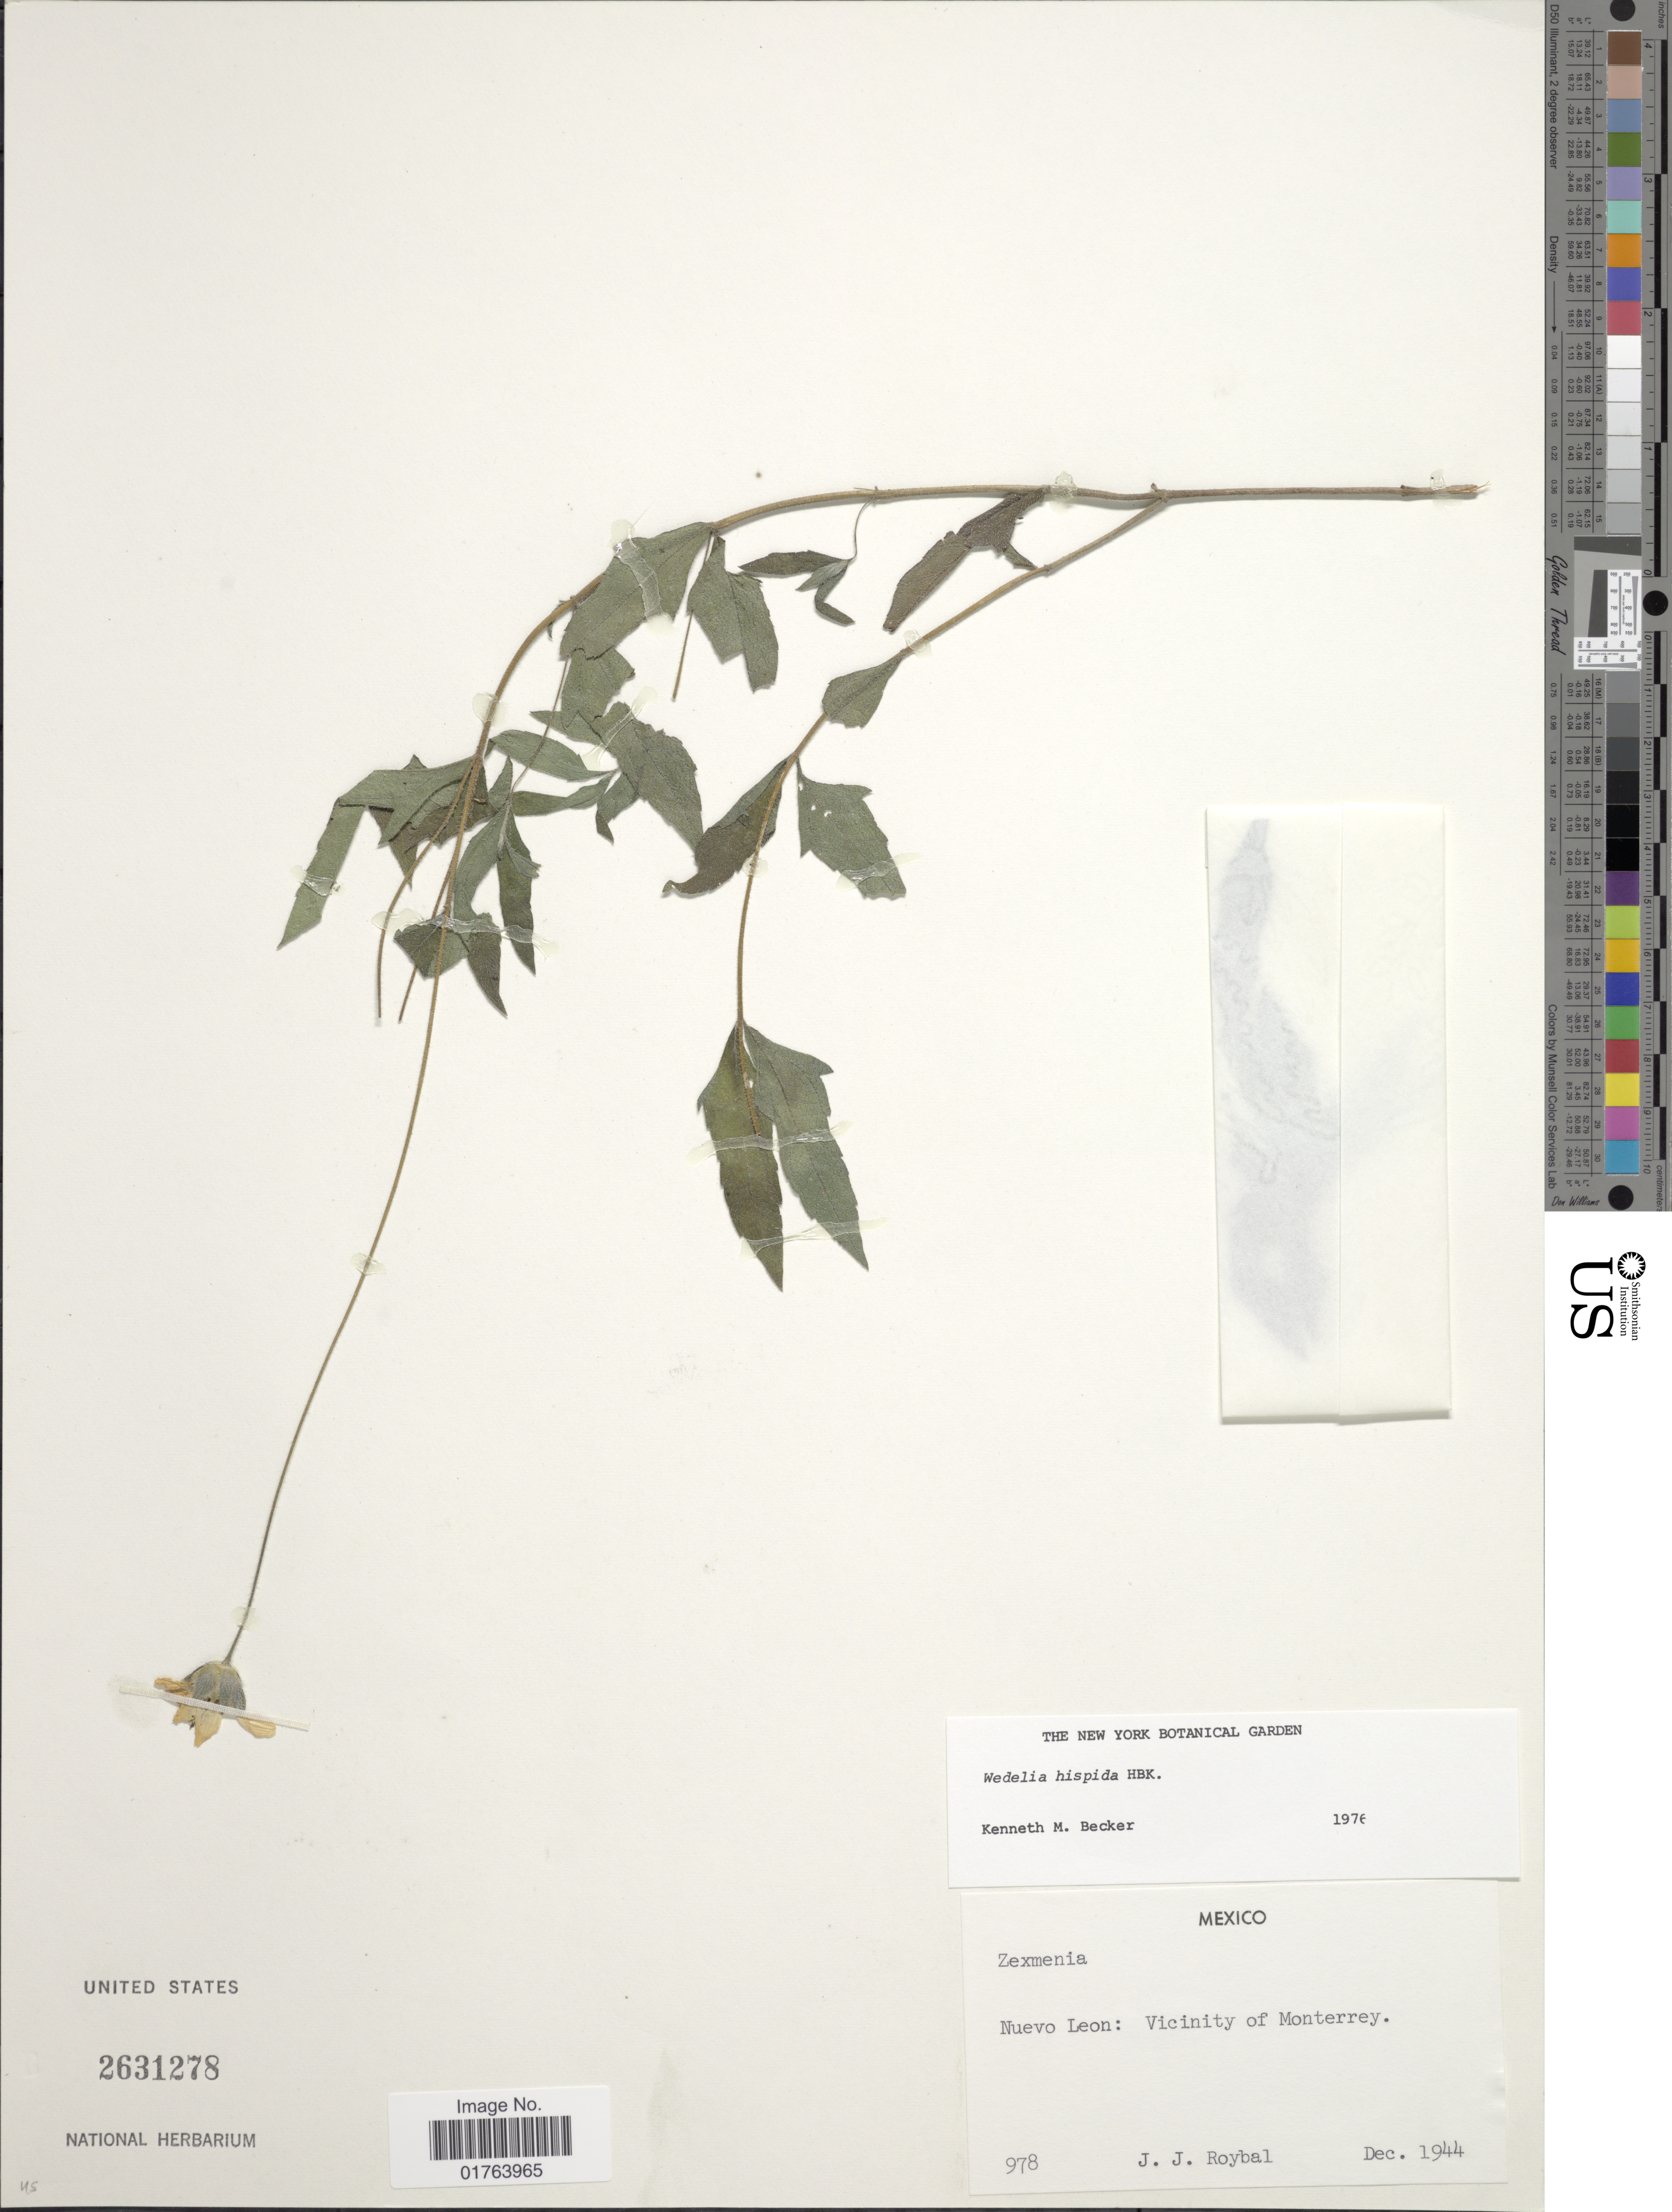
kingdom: Plantae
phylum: Tracheophyta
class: Magnoliopsida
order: Asterales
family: Asteraceae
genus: Wedelia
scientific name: Wedelia acapulcensis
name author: Kunth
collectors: J. J. Roybal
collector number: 978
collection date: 1944-12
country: Mexico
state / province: Nuevo León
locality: Vicinity of Monterrey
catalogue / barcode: US 2631278